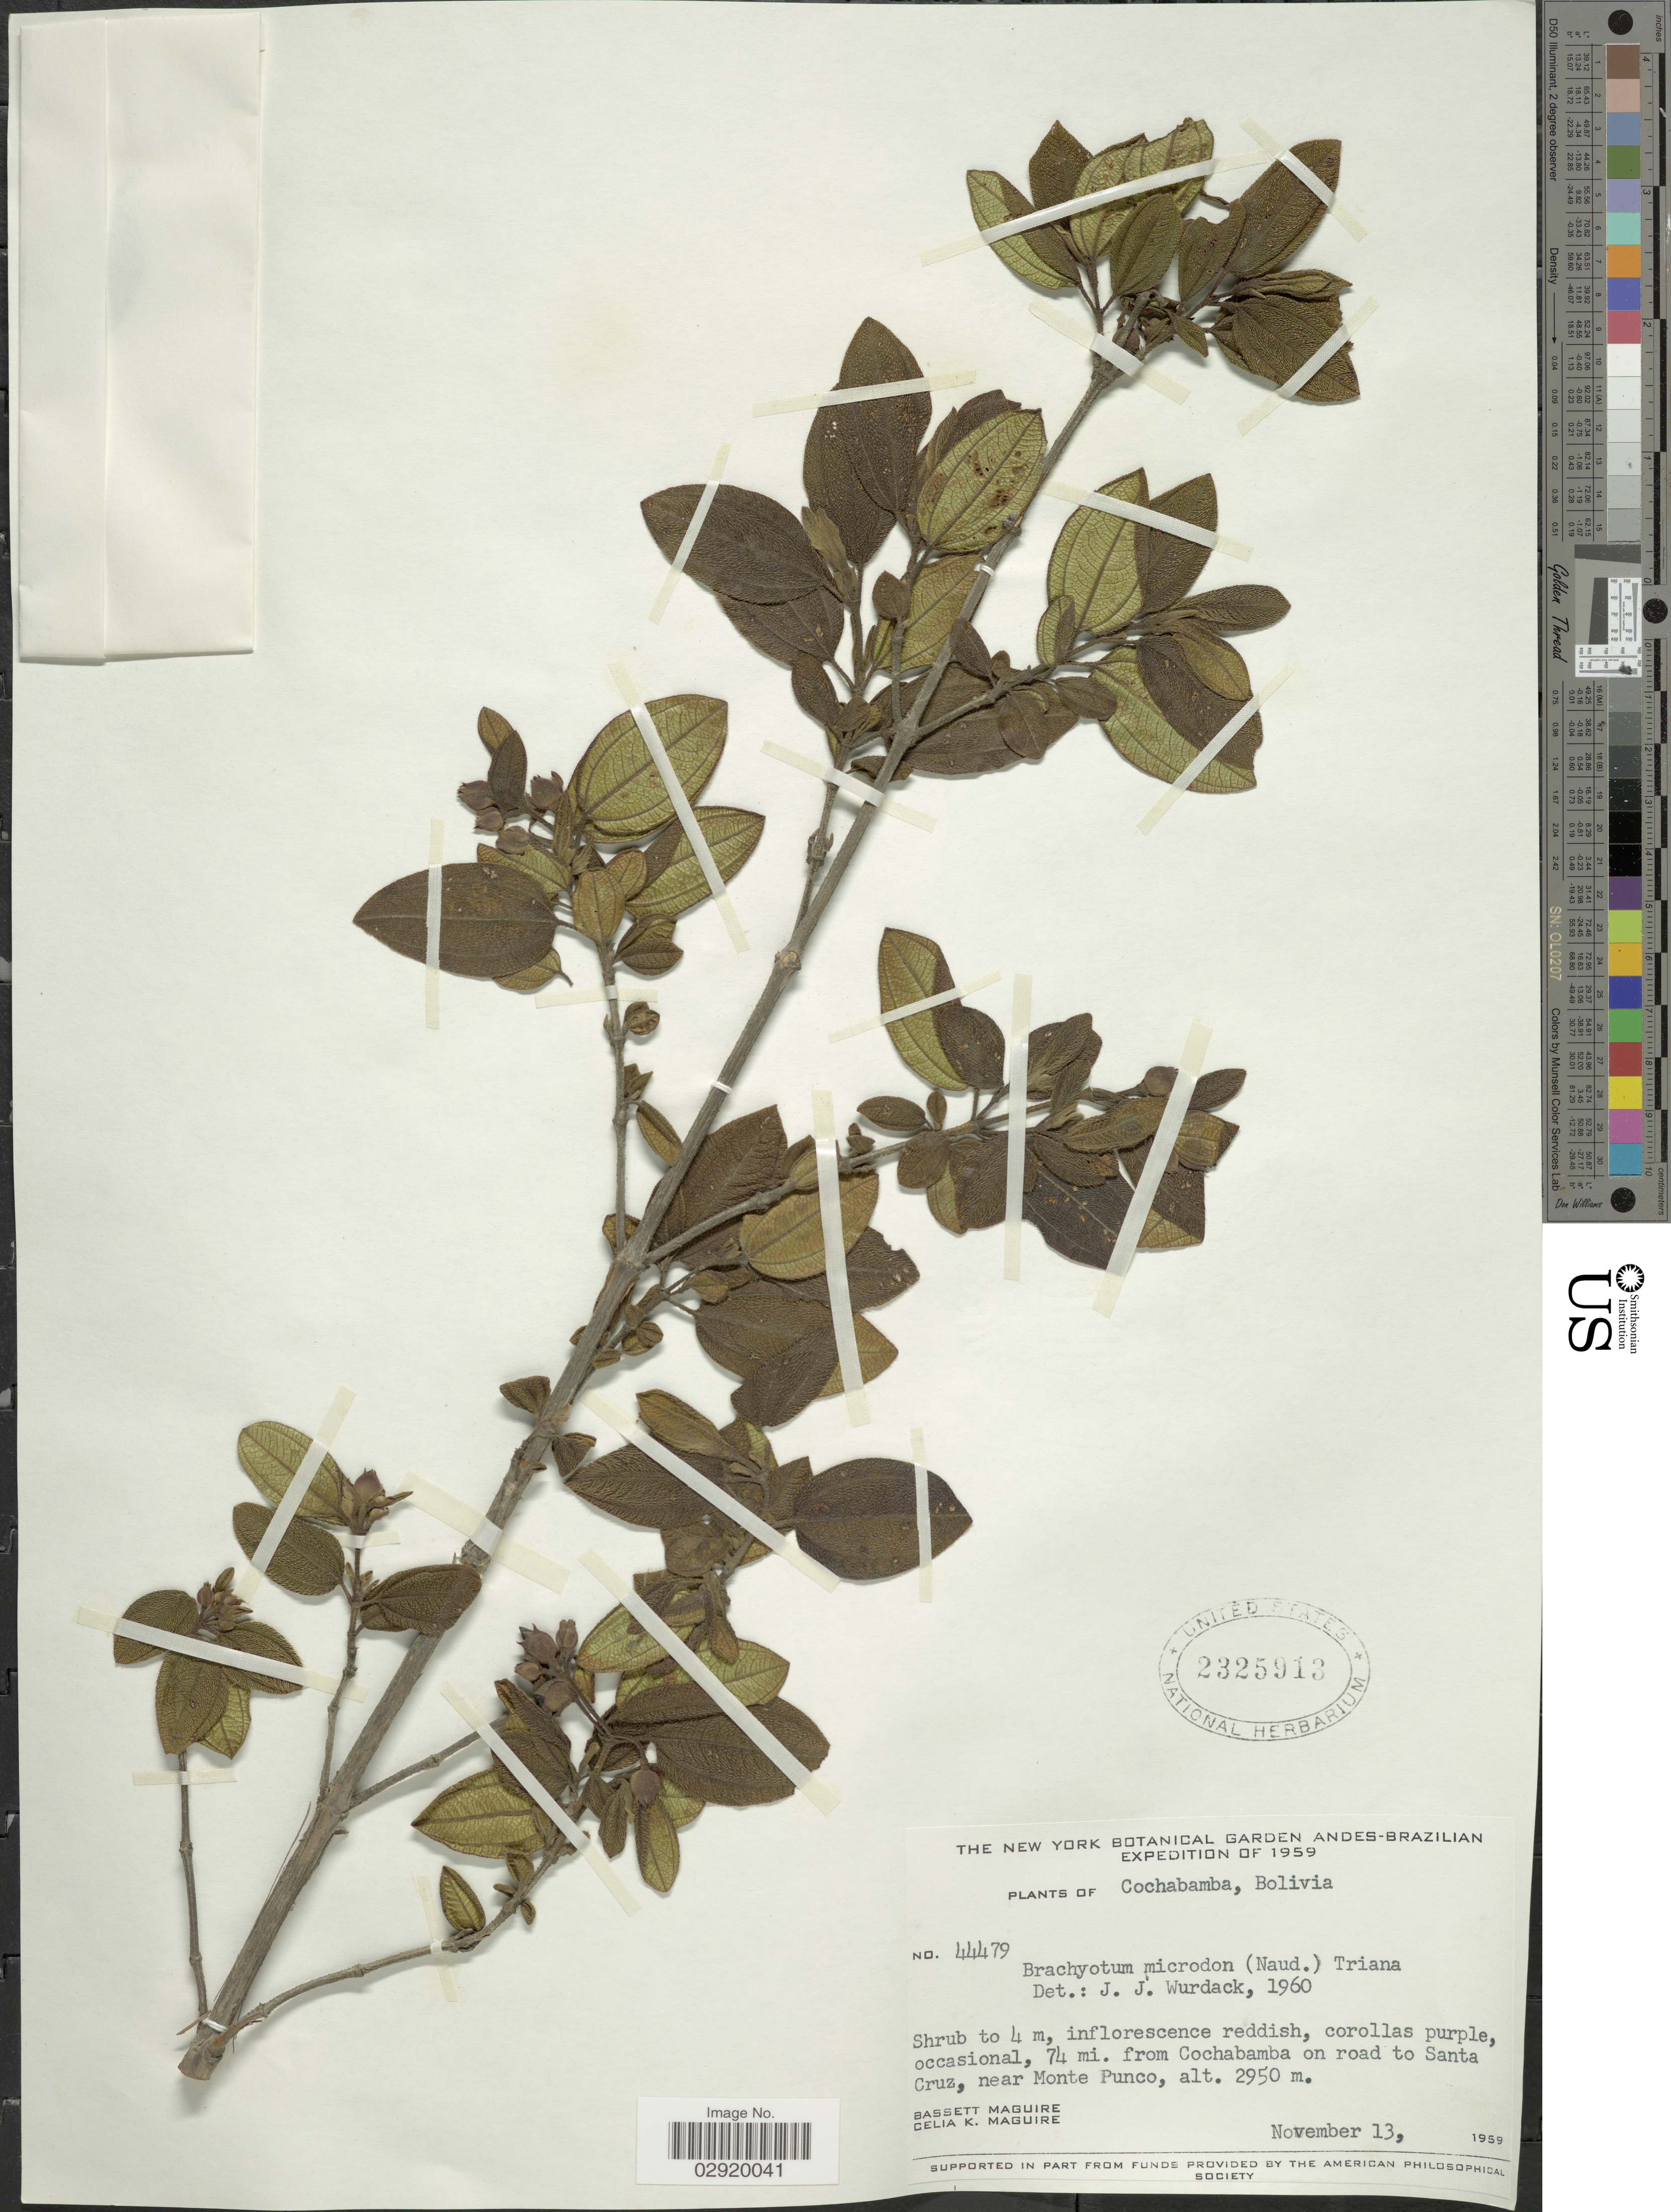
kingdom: Plantae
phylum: Tracheophyta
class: Magnoliopsida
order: Myrtales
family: Melastomataceae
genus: Brachyotum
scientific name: Brachyotum microdon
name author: (Naudin) Triana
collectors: B. Maguire & C. K. Maguire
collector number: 44479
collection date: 1959-11-13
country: Bolivia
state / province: Cochabamba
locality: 74 mi. from Cochabamba on road to Santa Cruz, near Monte Punco.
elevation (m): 2950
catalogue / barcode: US 2325913